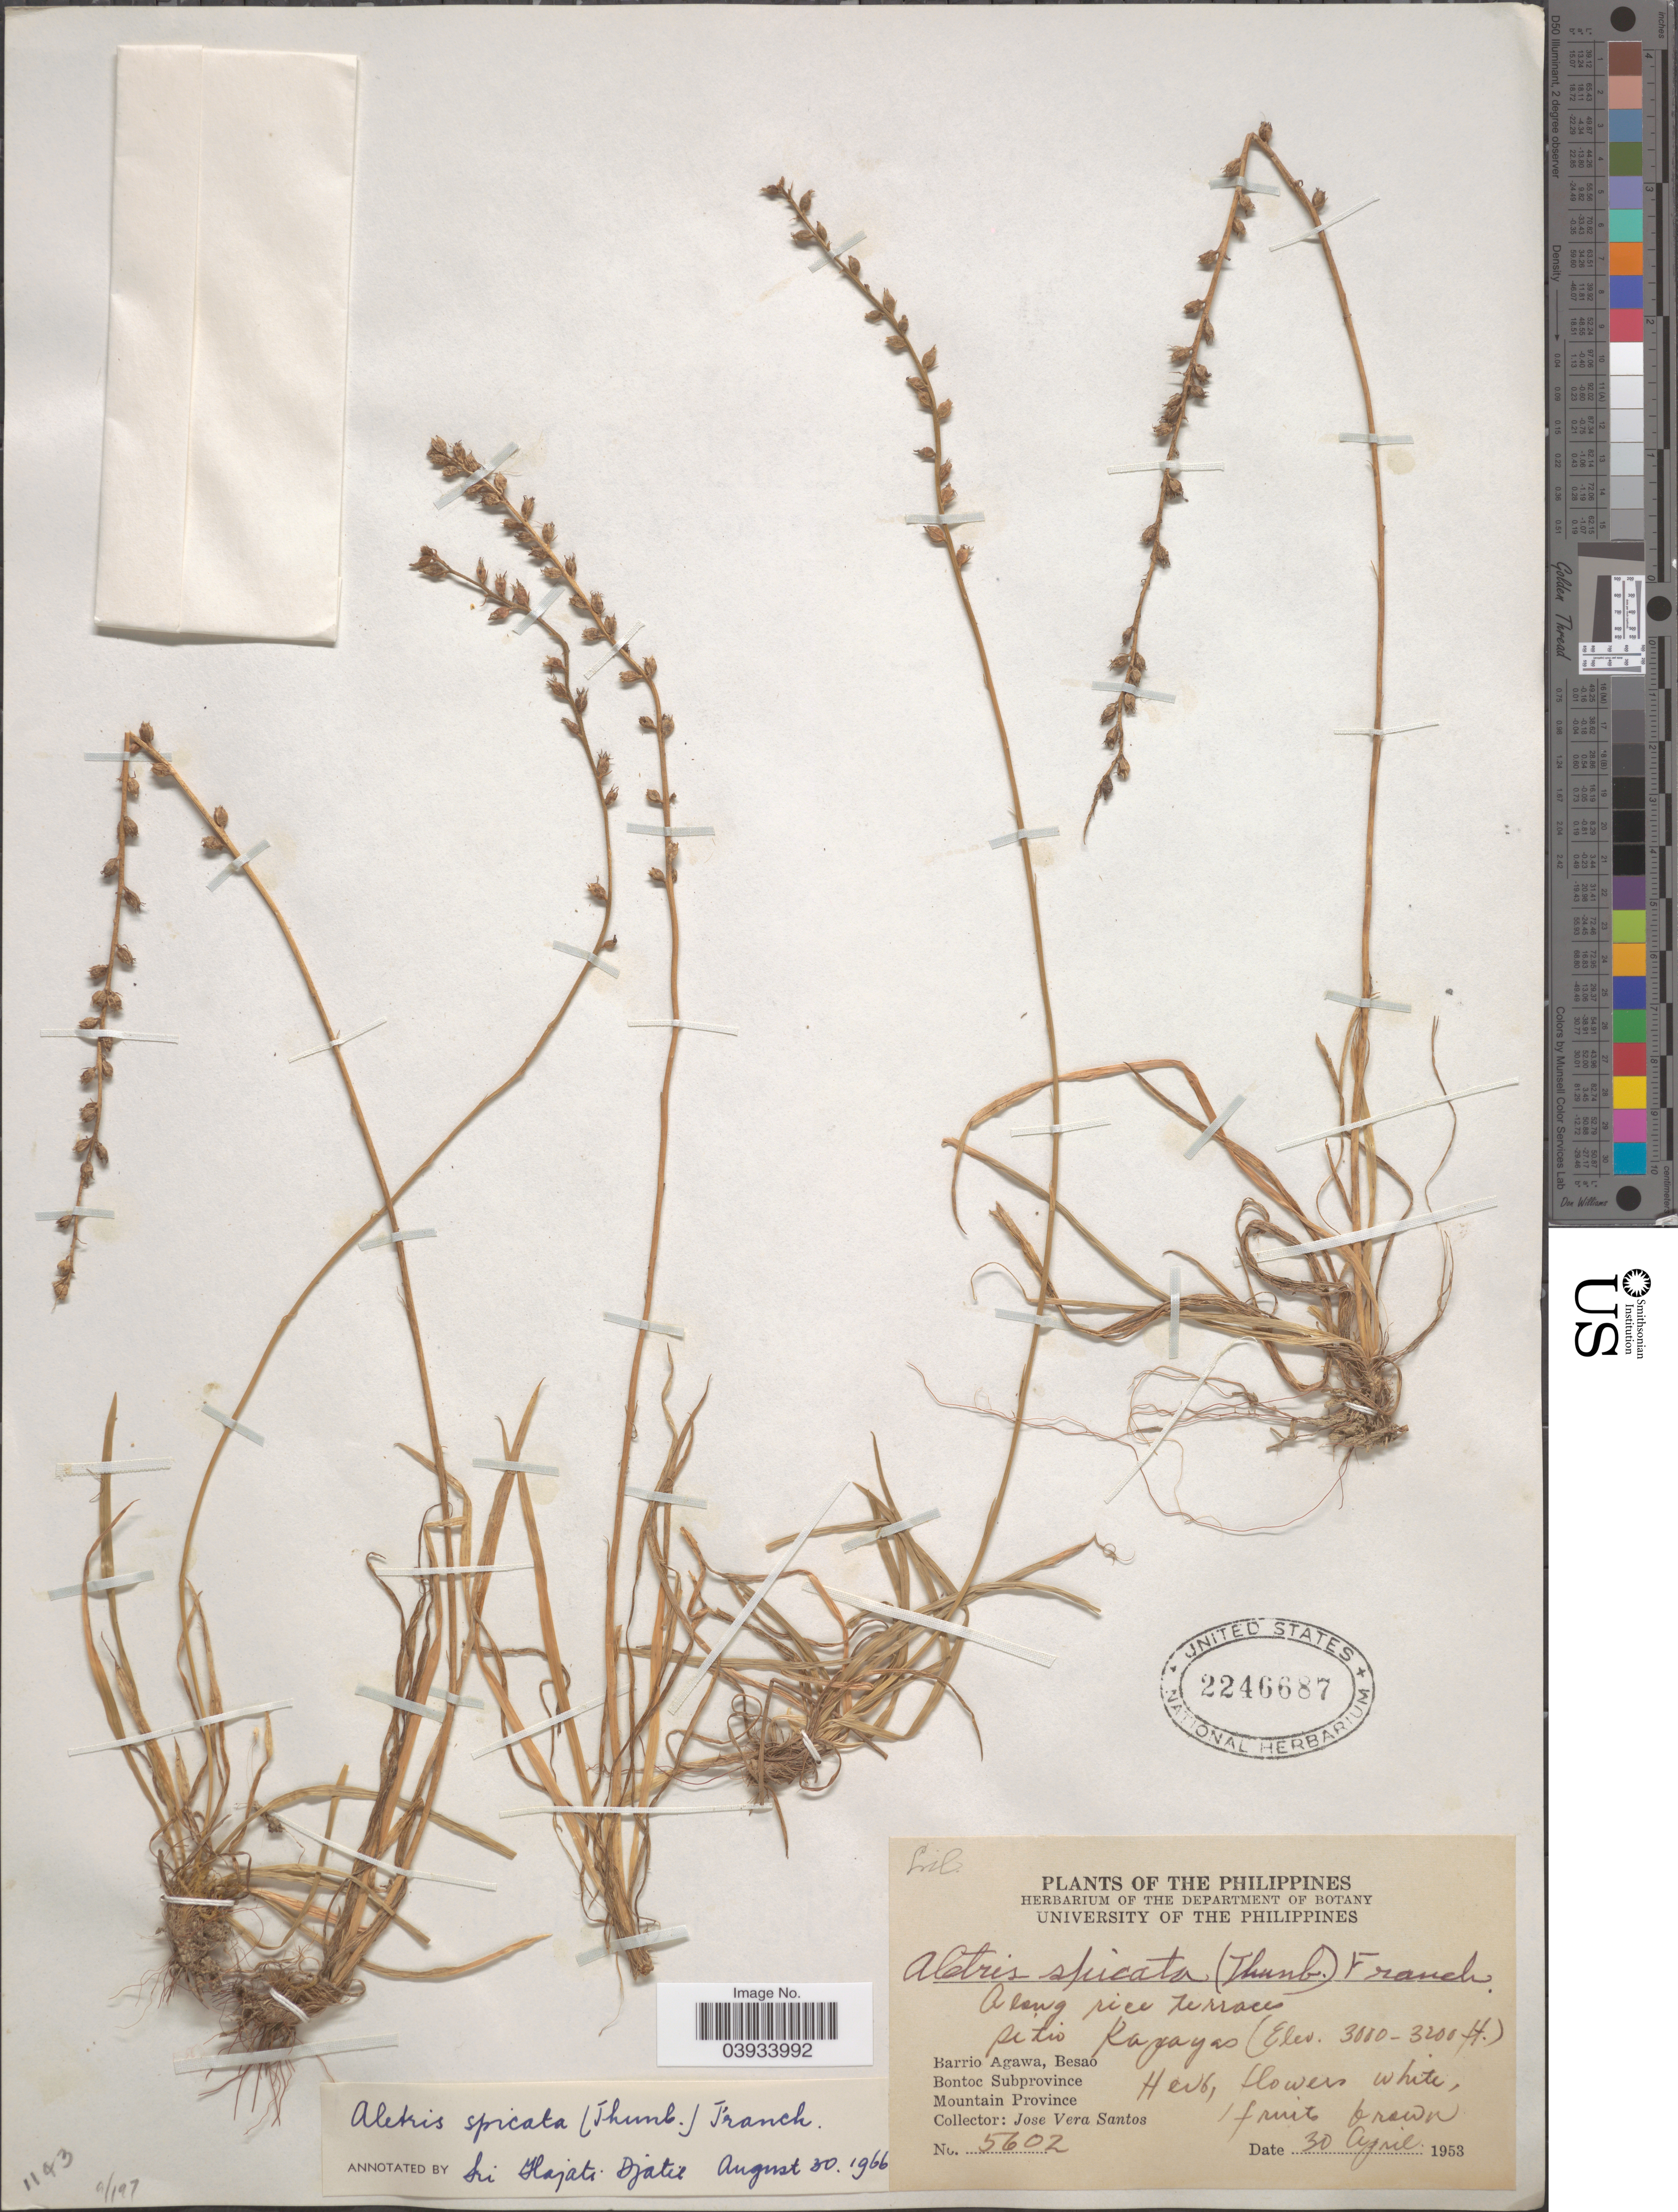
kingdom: Plantae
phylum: Tracheophyta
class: Liliopsida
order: Dioscoreales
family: Nartheciaceae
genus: Aletris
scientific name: Aletris spicata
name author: (Thunb.) Franch.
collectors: J. V. Santos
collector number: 5602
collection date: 1953-04-30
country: Philippines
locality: Along rice terrace. Sitio Kapayas. Barrio Agawa, Besao. Bontoc Subprovince. Mountain Province.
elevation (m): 914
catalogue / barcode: US 2246687